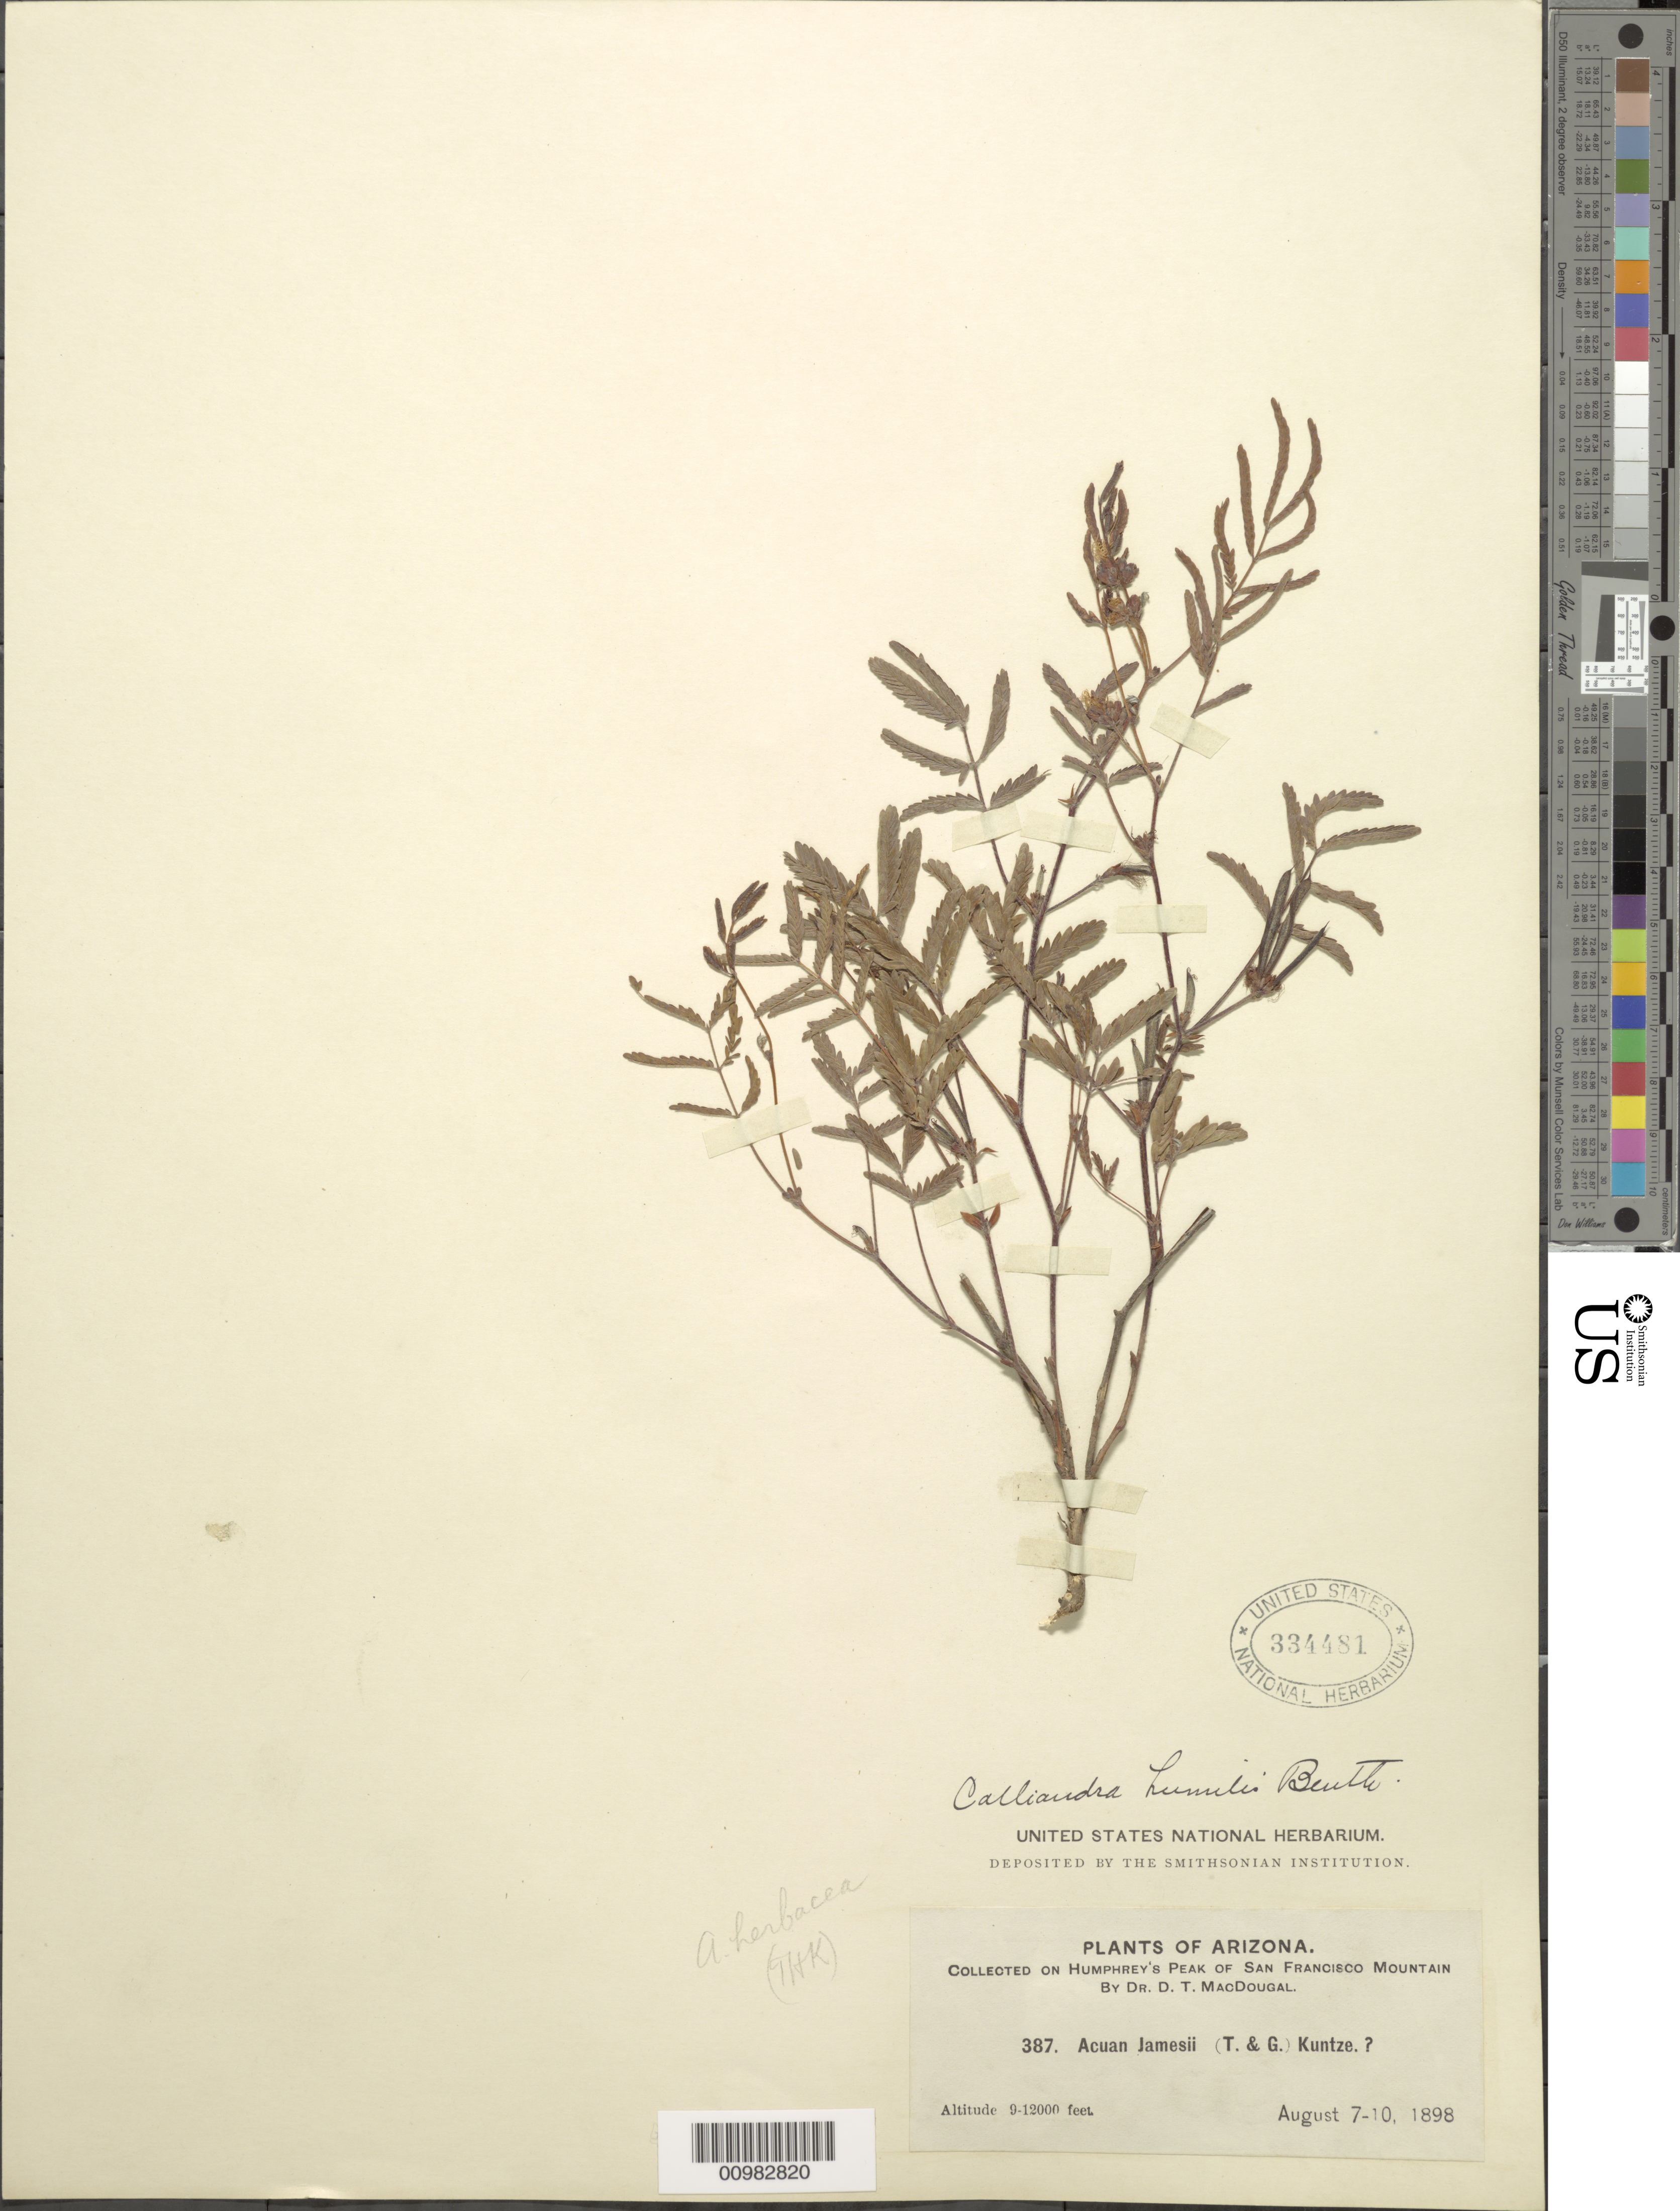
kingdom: Plantae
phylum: Tracheophyta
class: Magnoliopsida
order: Fabales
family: Fabaceae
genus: Calliandra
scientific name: Calliandra humilis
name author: Benth.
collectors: D. T. MacDougal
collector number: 387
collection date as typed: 07 Aug 1898 to 10 Aug 1898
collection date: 1898-08-07/1898-08-10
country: United States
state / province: Arizona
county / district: Coconino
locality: Collected on Humphrey's Peak of San Francisco Mountain.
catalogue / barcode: US 334481